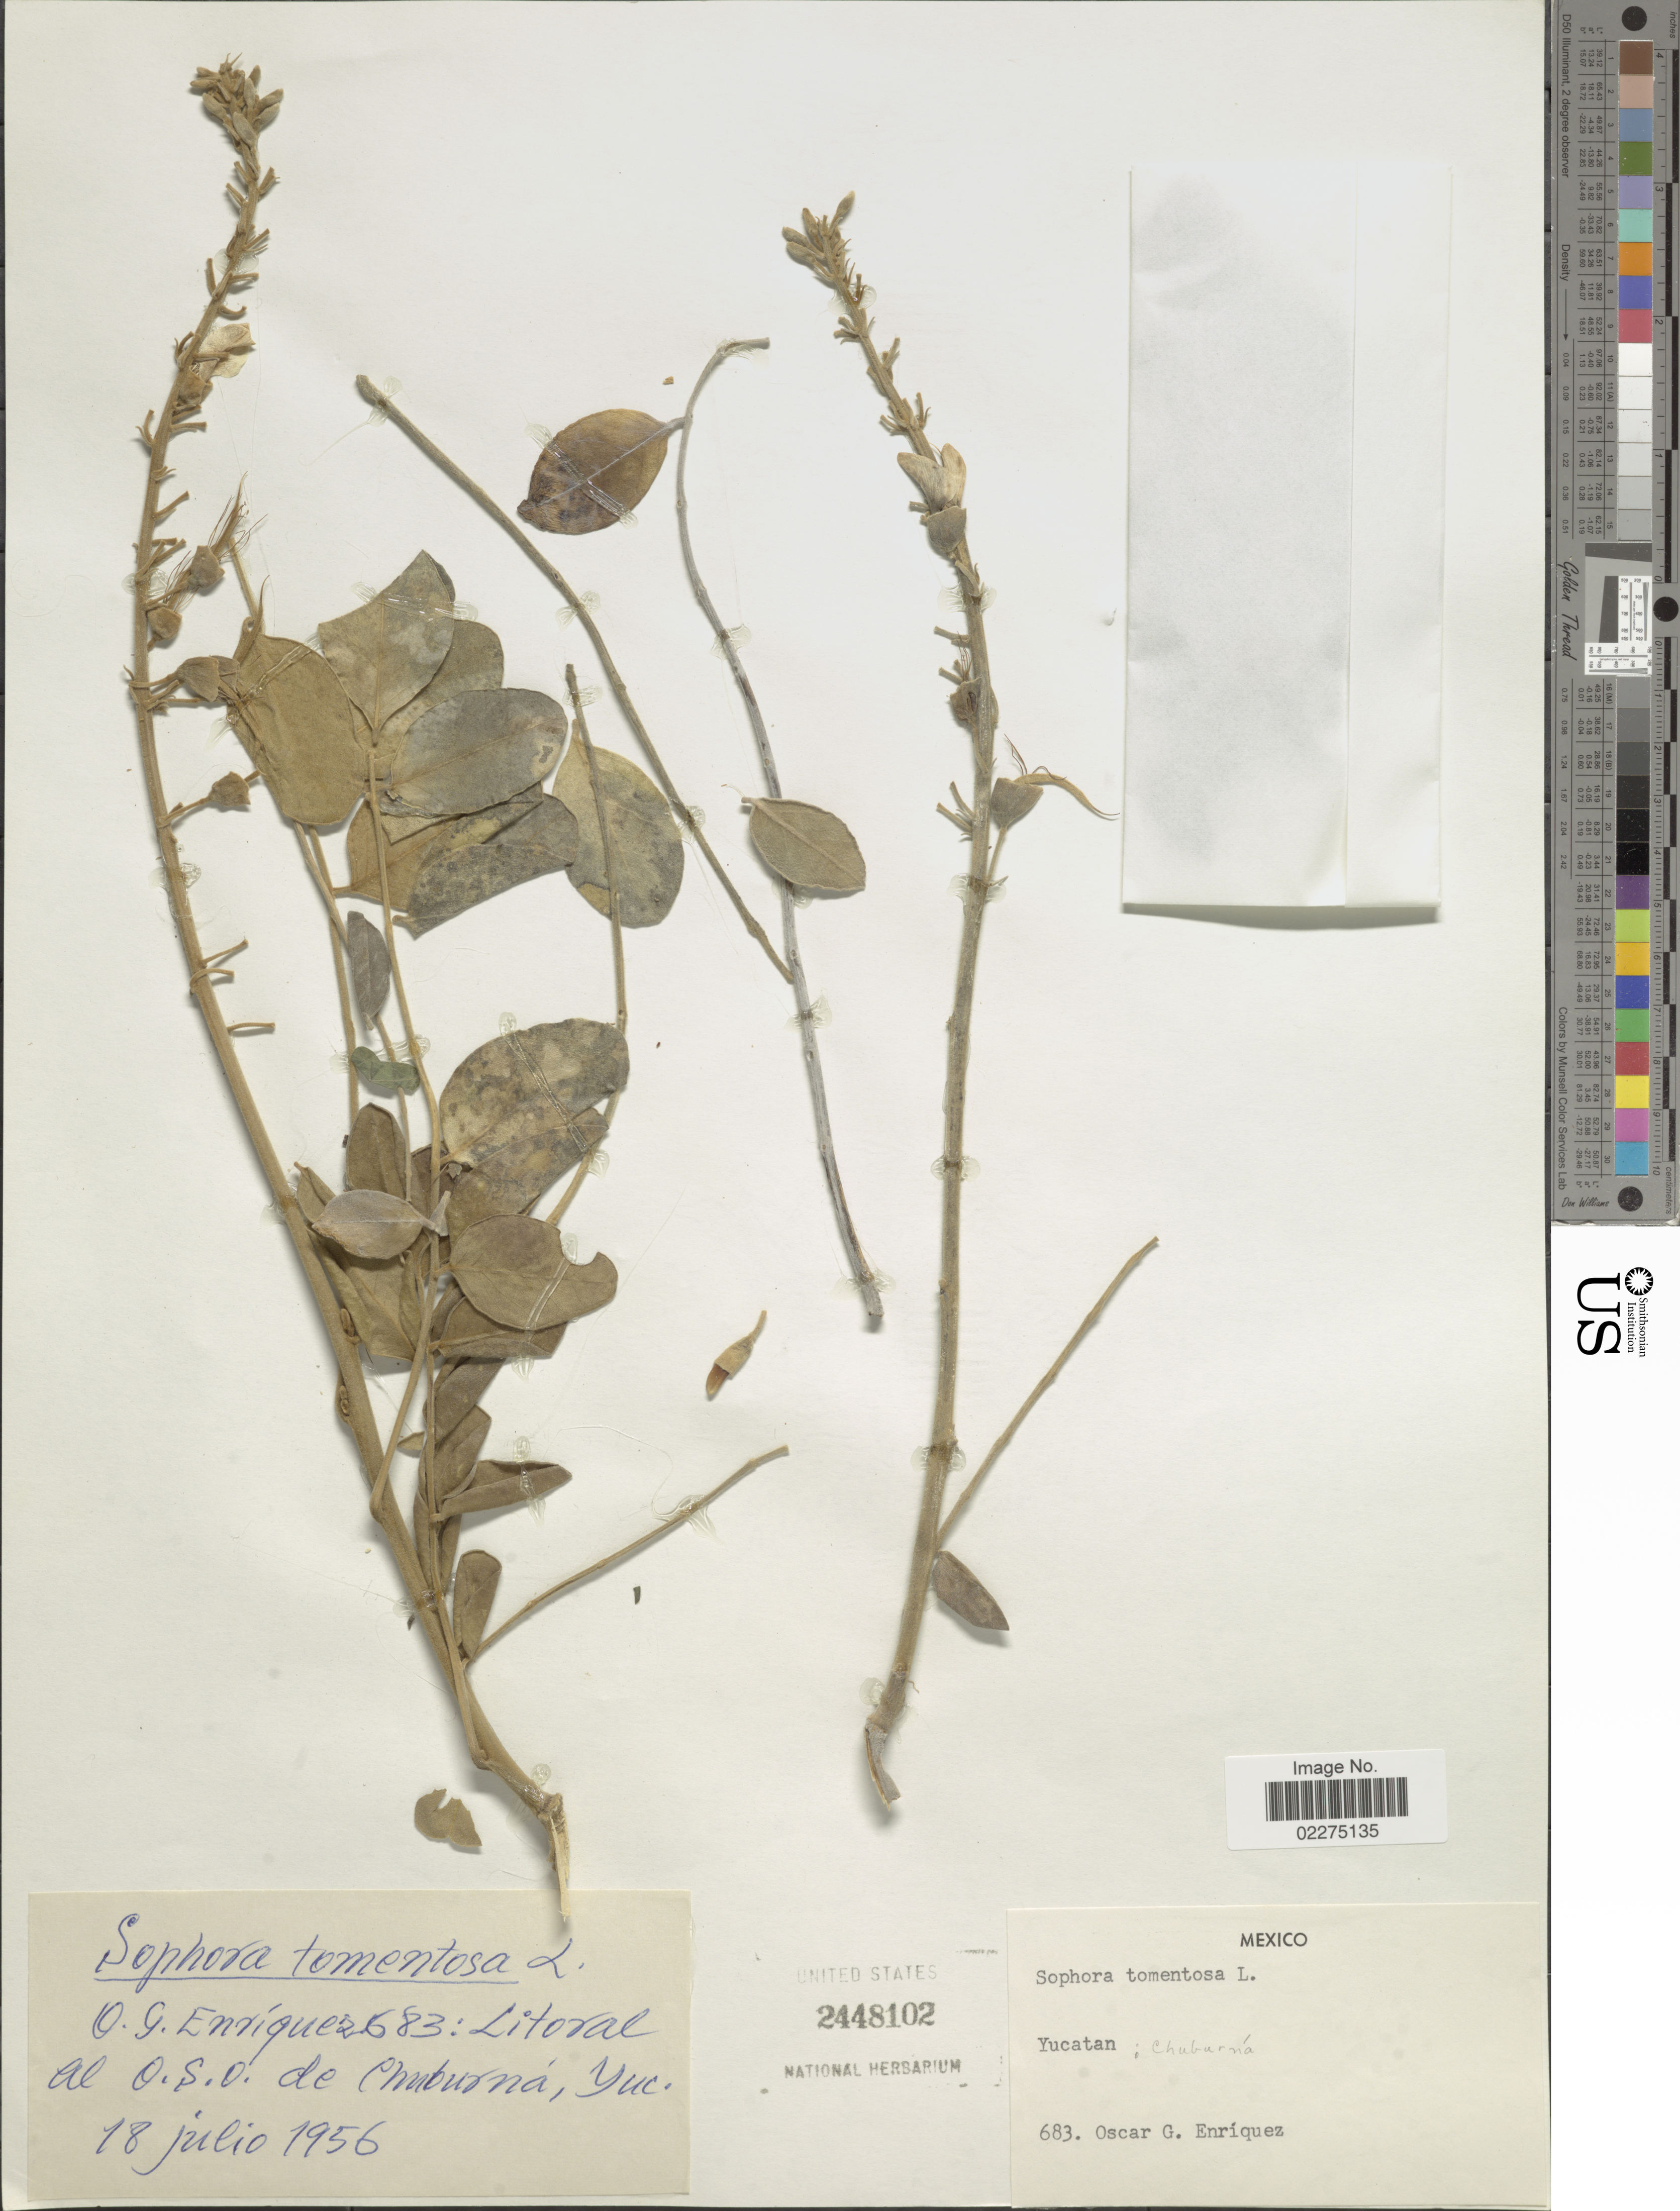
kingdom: Plantae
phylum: Tracheophyta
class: Magnoliopsida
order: Fabales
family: Fabaceae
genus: Sophora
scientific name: Sophora tomentosa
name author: L.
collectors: O. Enriquez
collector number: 683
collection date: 1956-07-18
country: Mexico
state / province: Yucatán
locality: Litoral al O.S.O. de Chuburná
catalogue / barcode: US 2448102